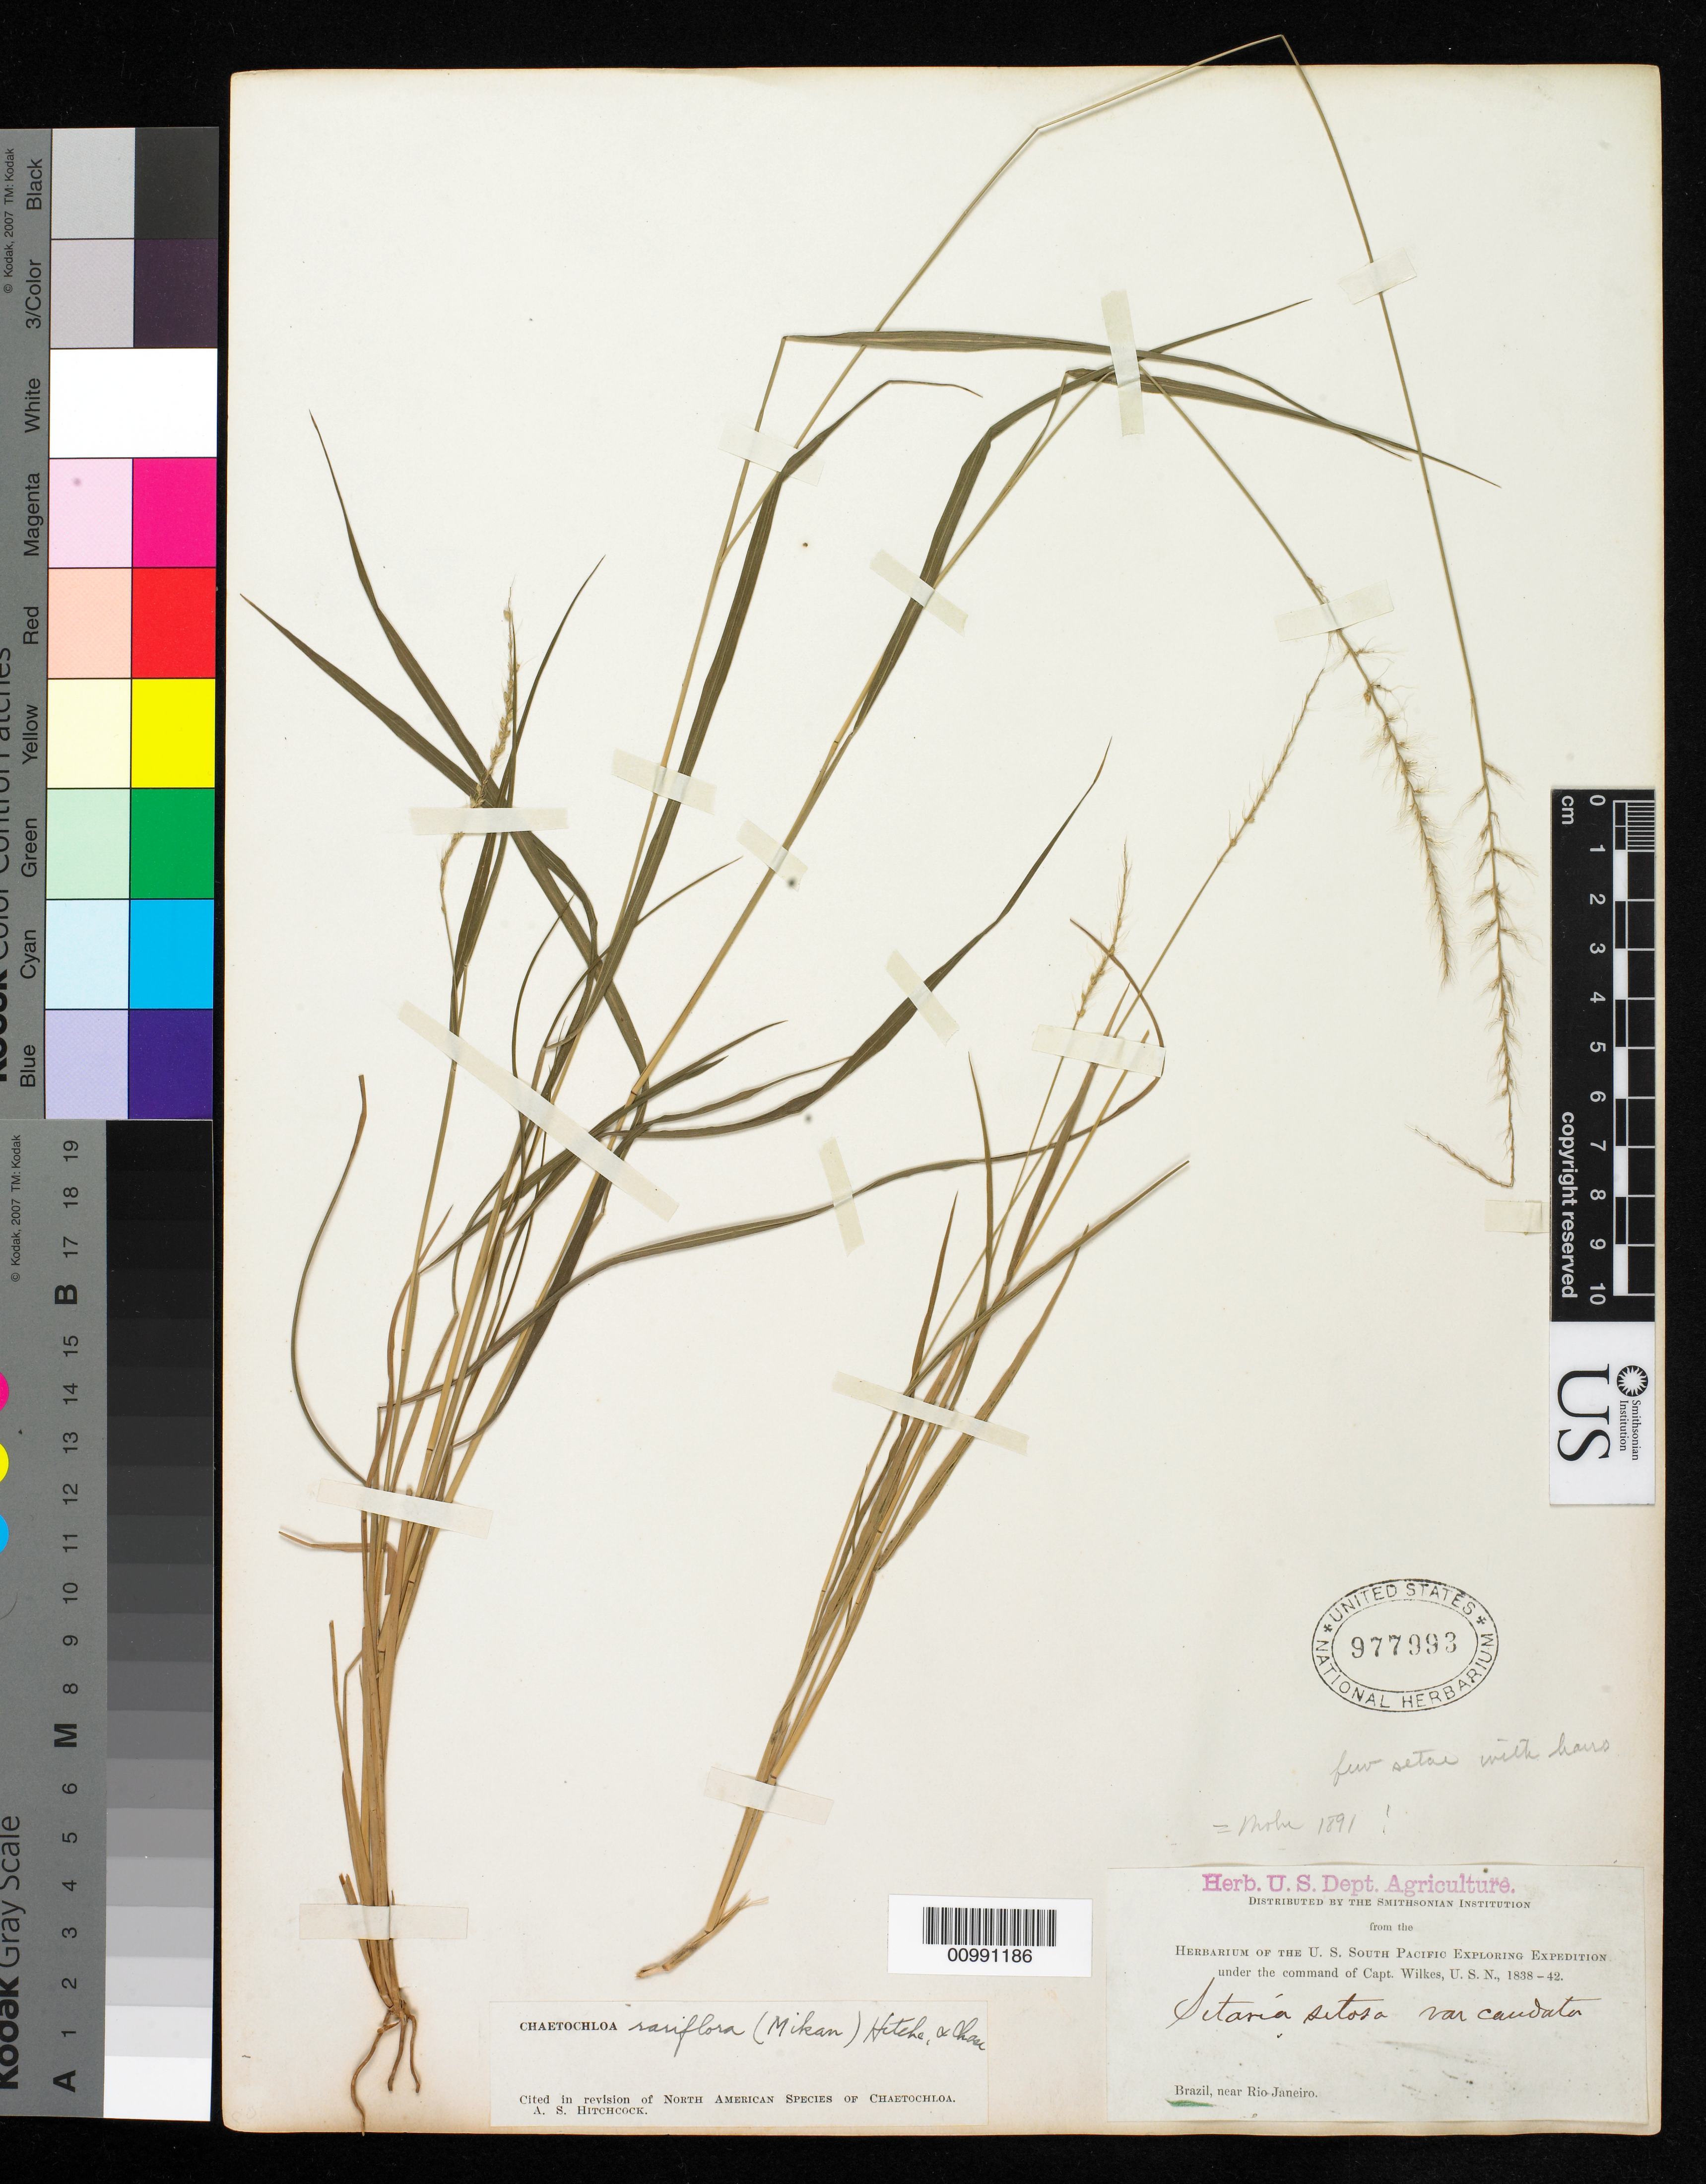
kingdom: Plantae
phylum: Tracheophyta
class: Liliopsida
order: Poales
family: Poaceae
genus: Setaria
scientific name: Setaria setosa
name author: (Sw.) P. Beauv.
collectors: Wilkes Explor. Exped.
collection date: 1838/1842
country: Brazil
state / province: Rio de Janeiro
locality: Brazil, near Rio de Janeiro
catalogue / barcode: US 977993